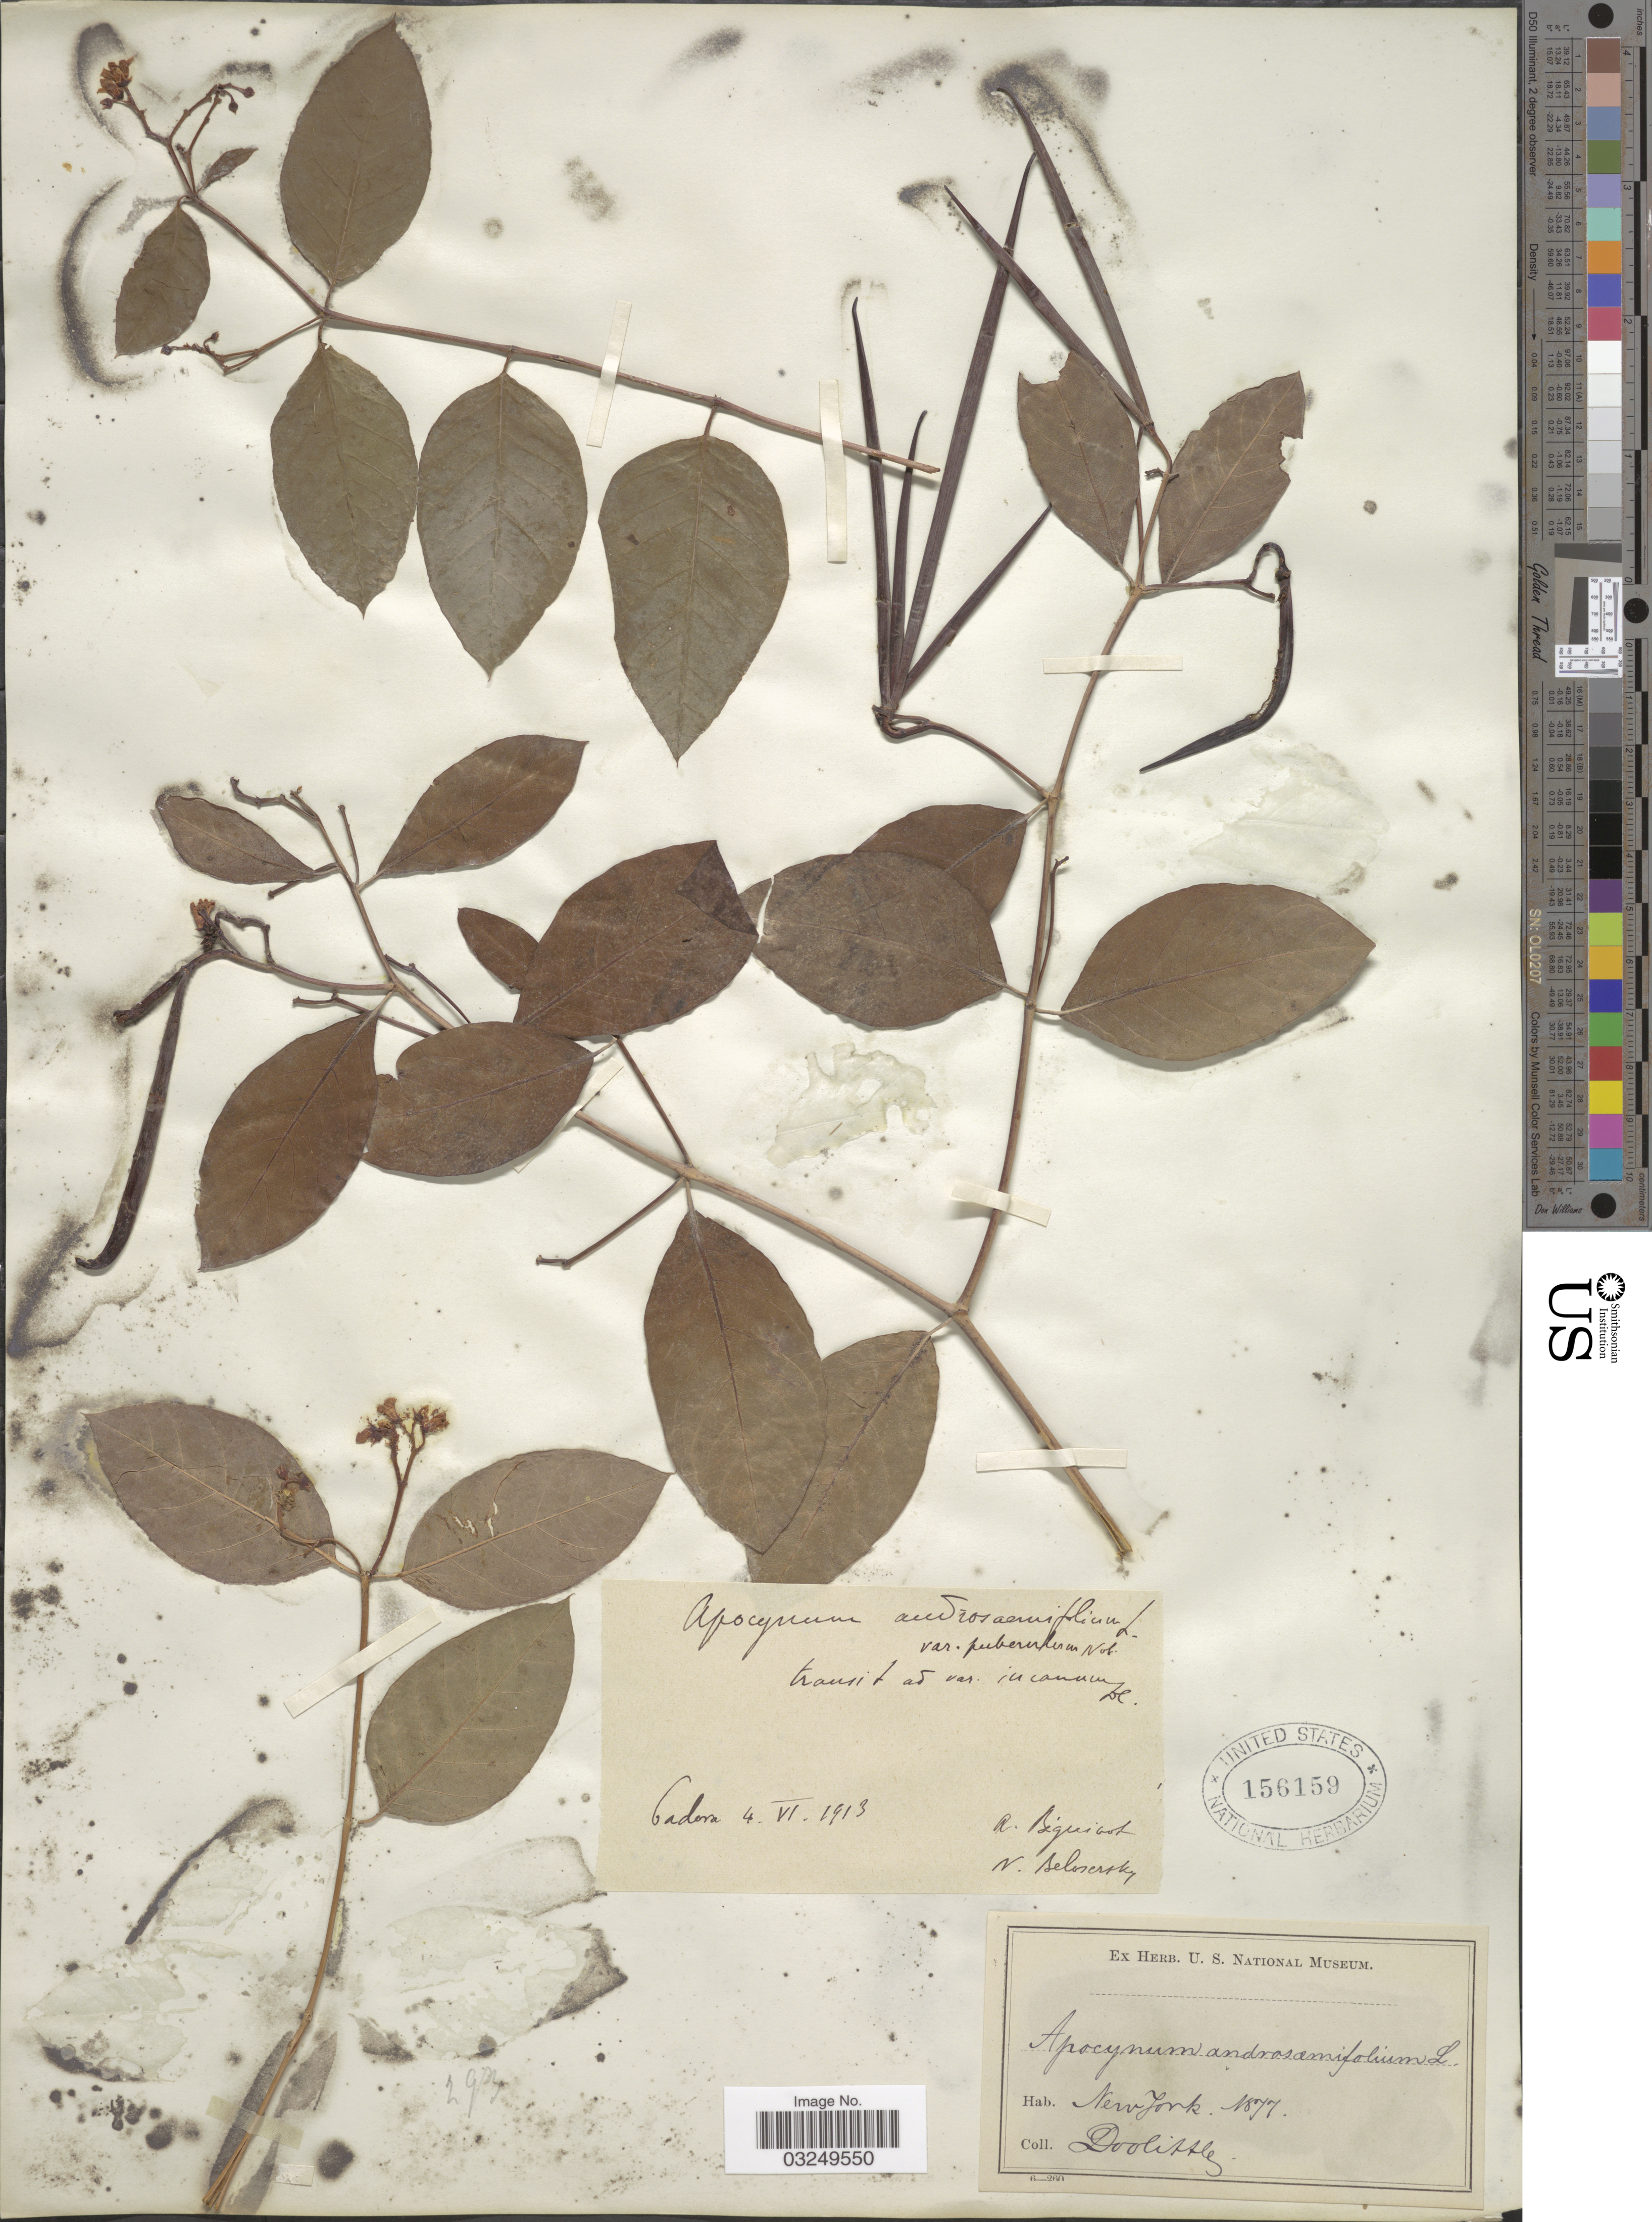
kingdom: Plantae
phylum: Tracheophyta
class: Magnoliopsida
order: Gentianales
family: Apocynaceae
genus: Apocynum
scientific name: Apocynum androsaemifolium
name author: L.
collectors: -. Doolittle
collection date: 1877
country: United States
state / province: New York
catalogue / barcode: US 156159